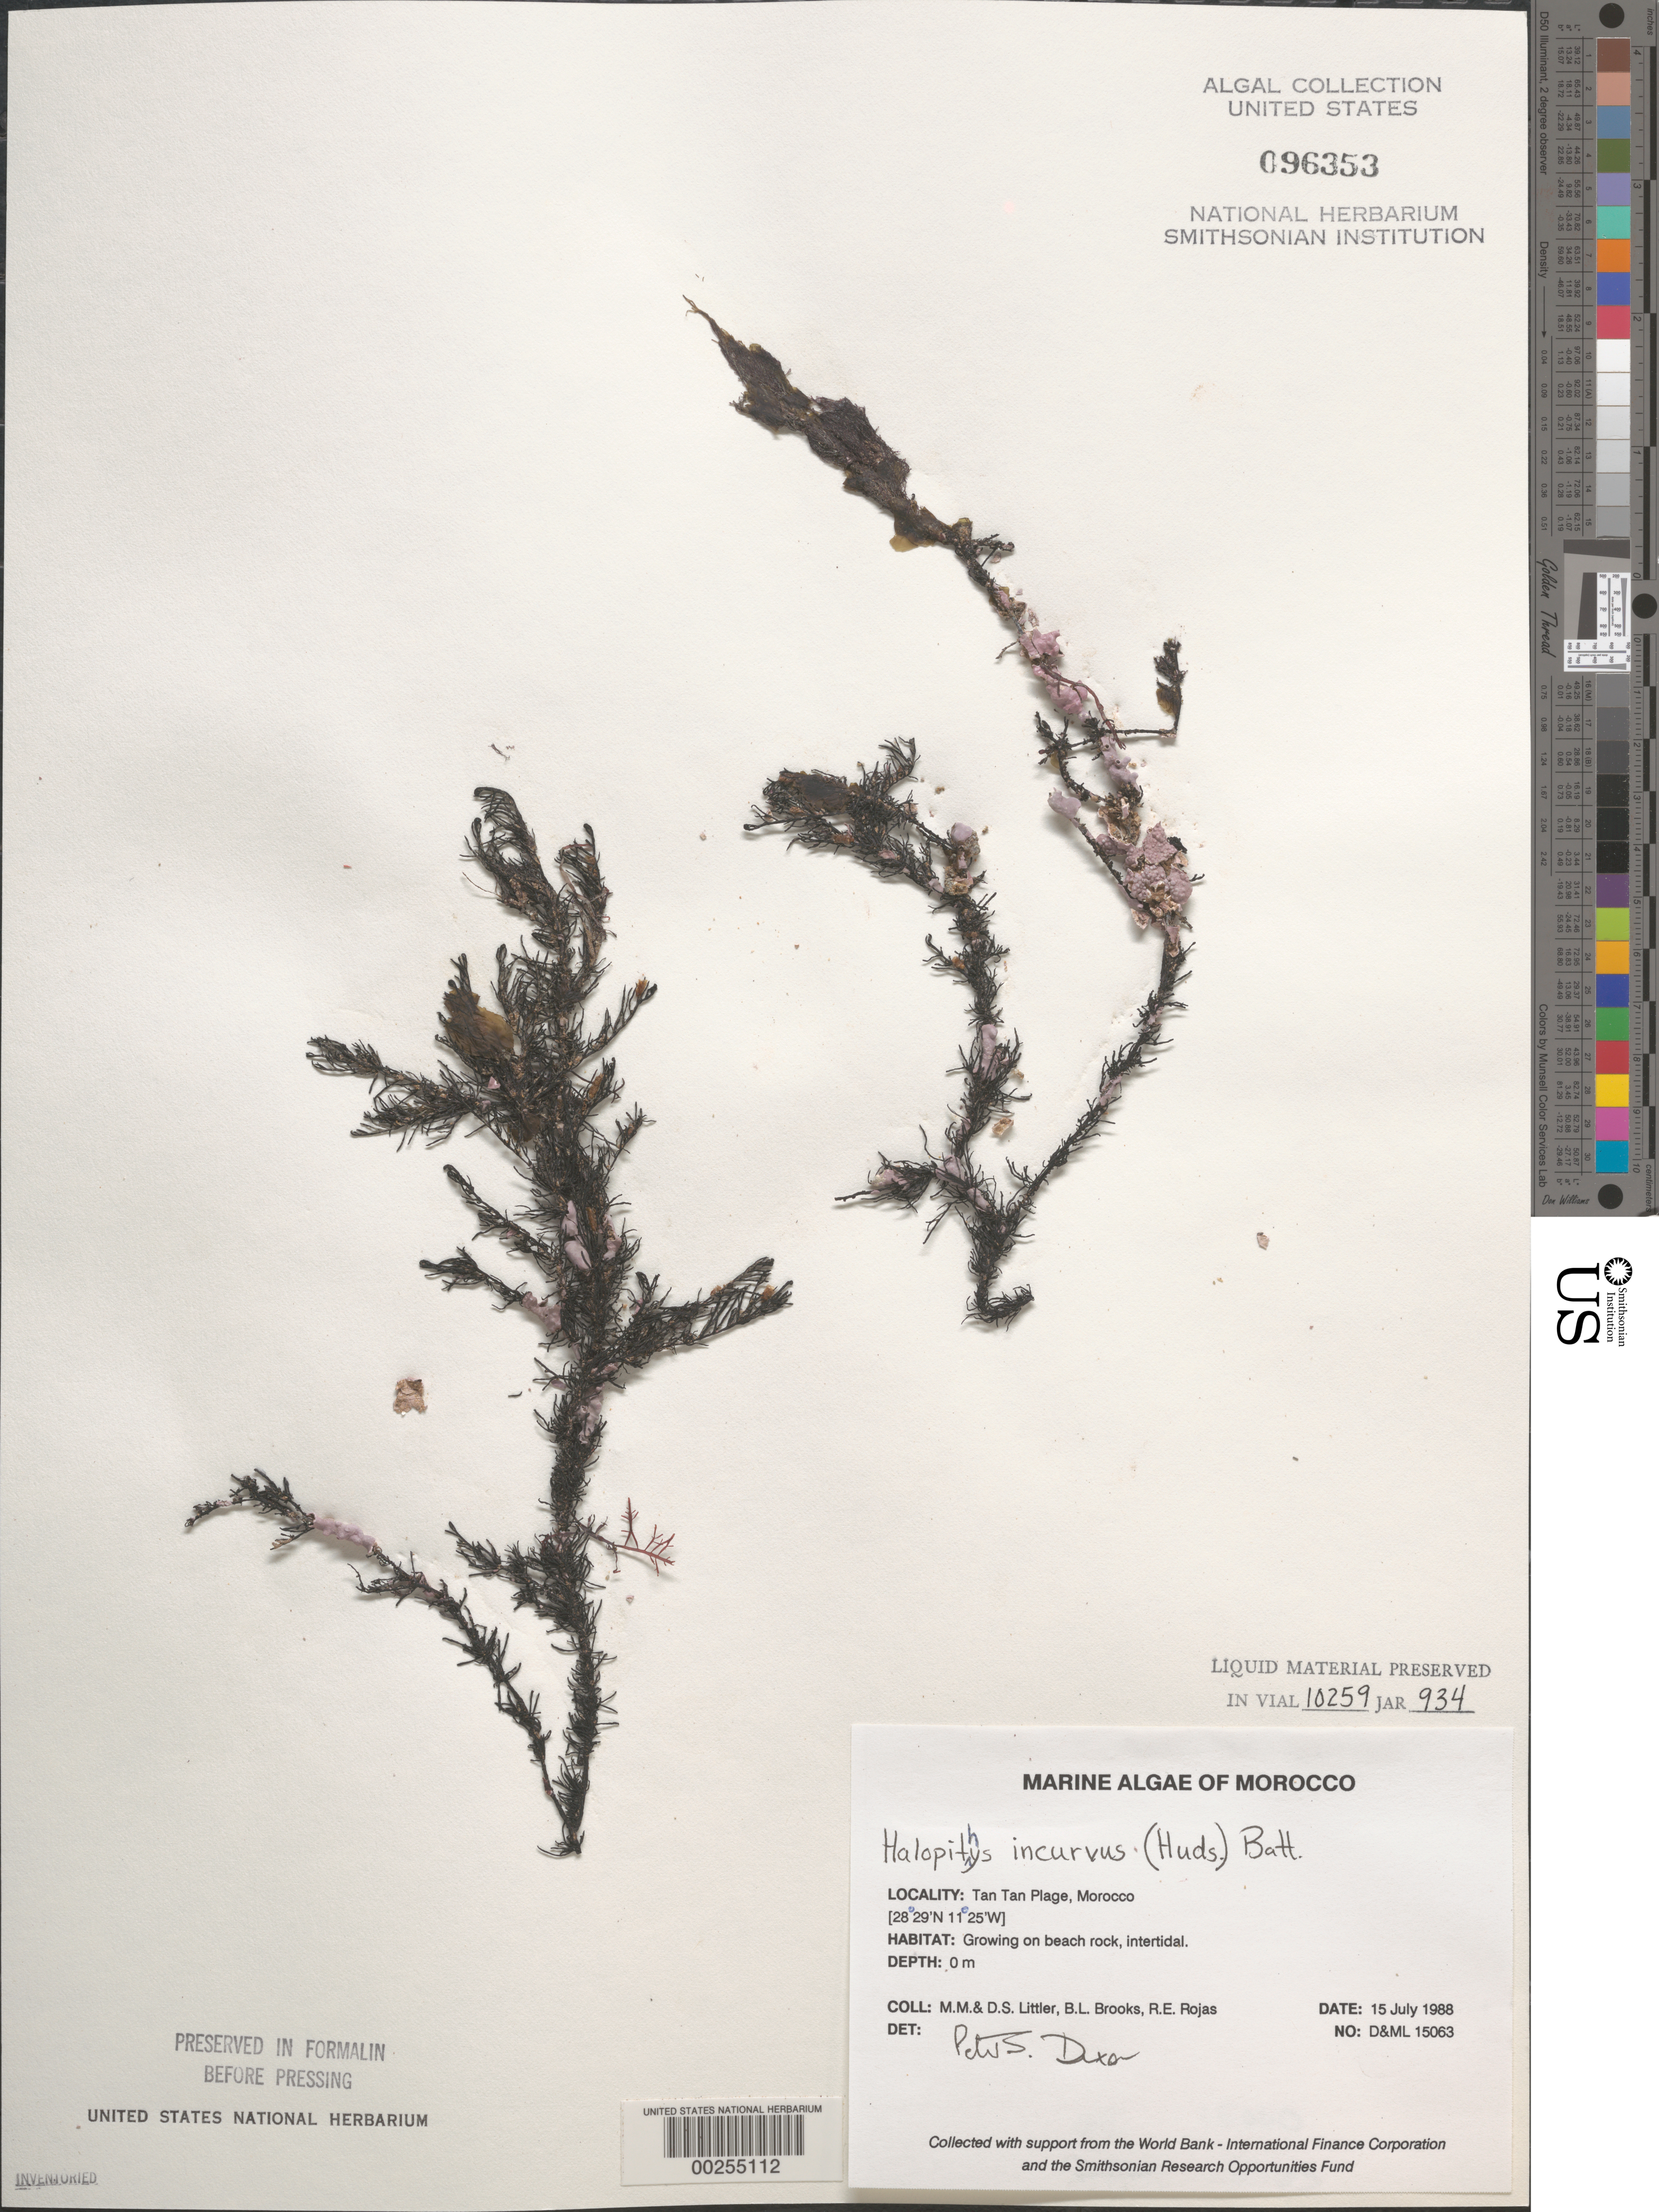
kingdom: Plantae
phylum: Rhodophyta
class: Florideophyceae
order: Ceramiales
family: Rhodomelaceae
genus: Halopithys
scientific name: Halopithys incurvus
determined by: Dixon, P. S.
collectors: M. M. Littler, D. S. Littler, B. Brooks & R. Rojas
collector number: D&ML 15063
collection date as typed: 15 Jul 1988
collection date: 1988-07-15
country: Morocco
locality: Tan Tan Plage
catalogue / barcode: US 96353